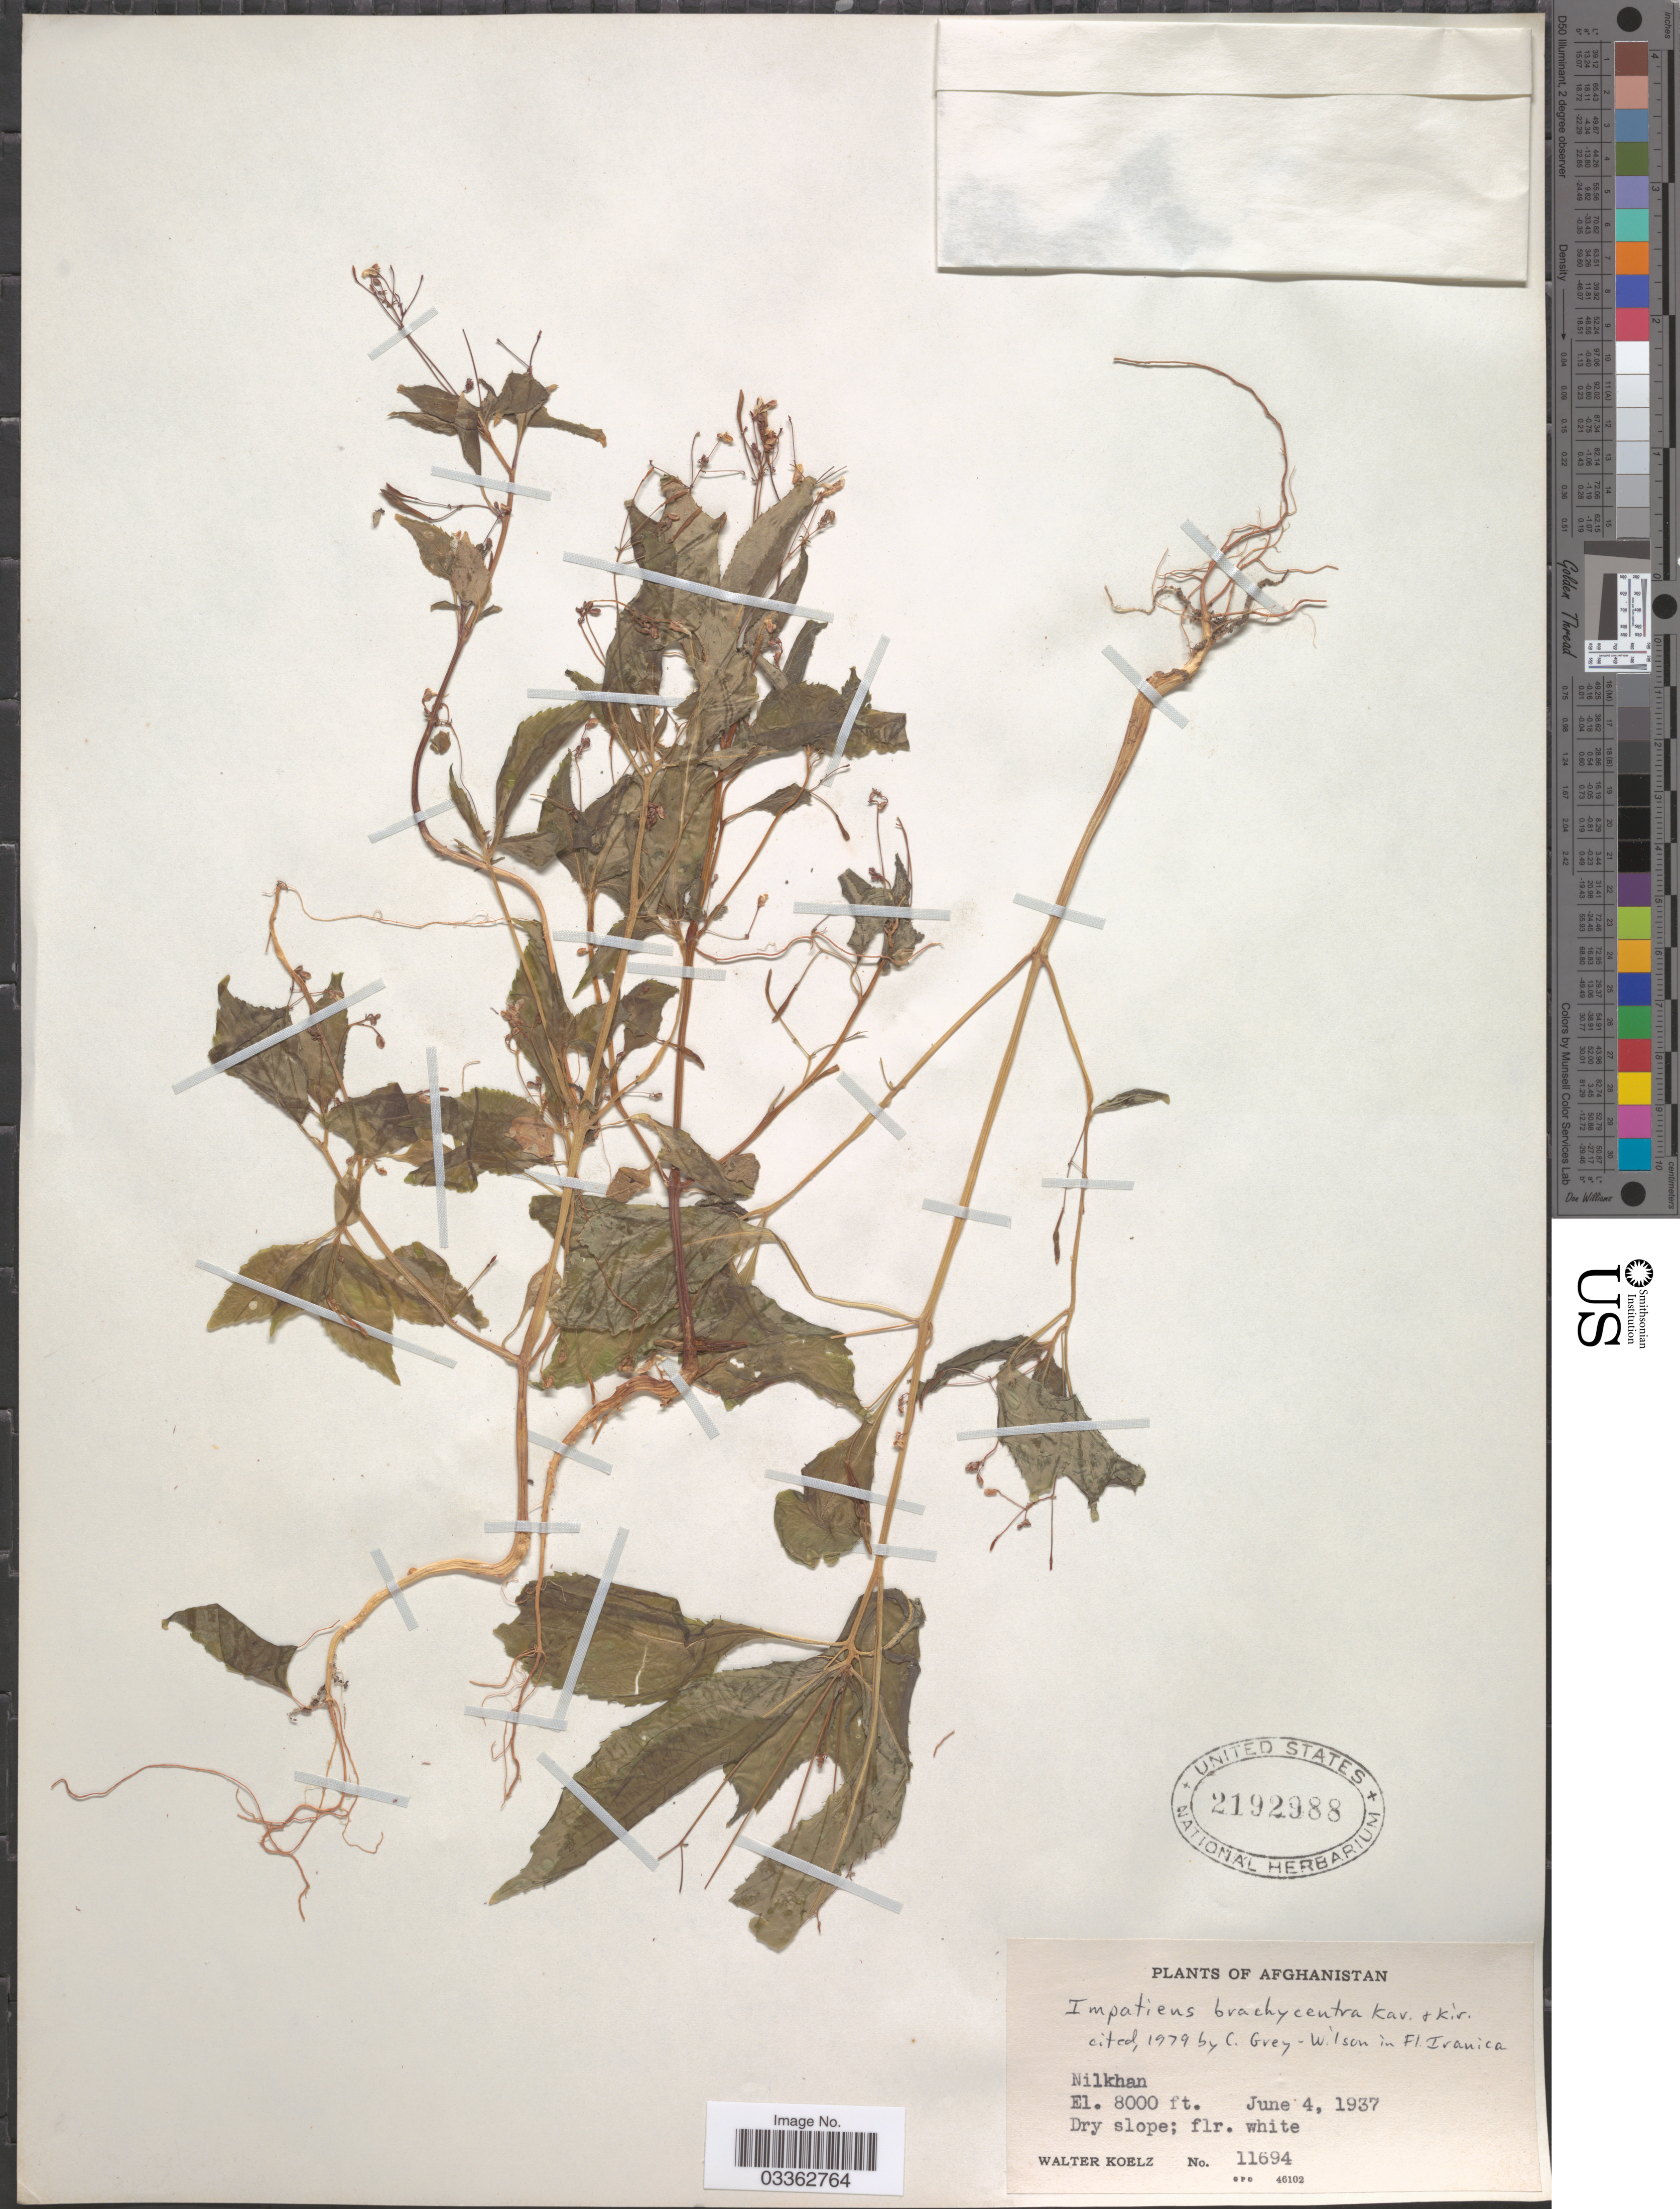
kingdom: Plantae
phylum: Tracheophyta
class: Magnoliopsida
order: Ericales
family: Balsaminaceae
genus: Impatiens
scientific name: Impatiens brachycentra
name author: Kar. & Kir.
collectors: W. N. Koelz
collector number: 11694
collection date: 1937-06-04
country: Afghanistan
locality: Nilkhan.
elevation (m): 2438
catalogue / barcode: US 2192988